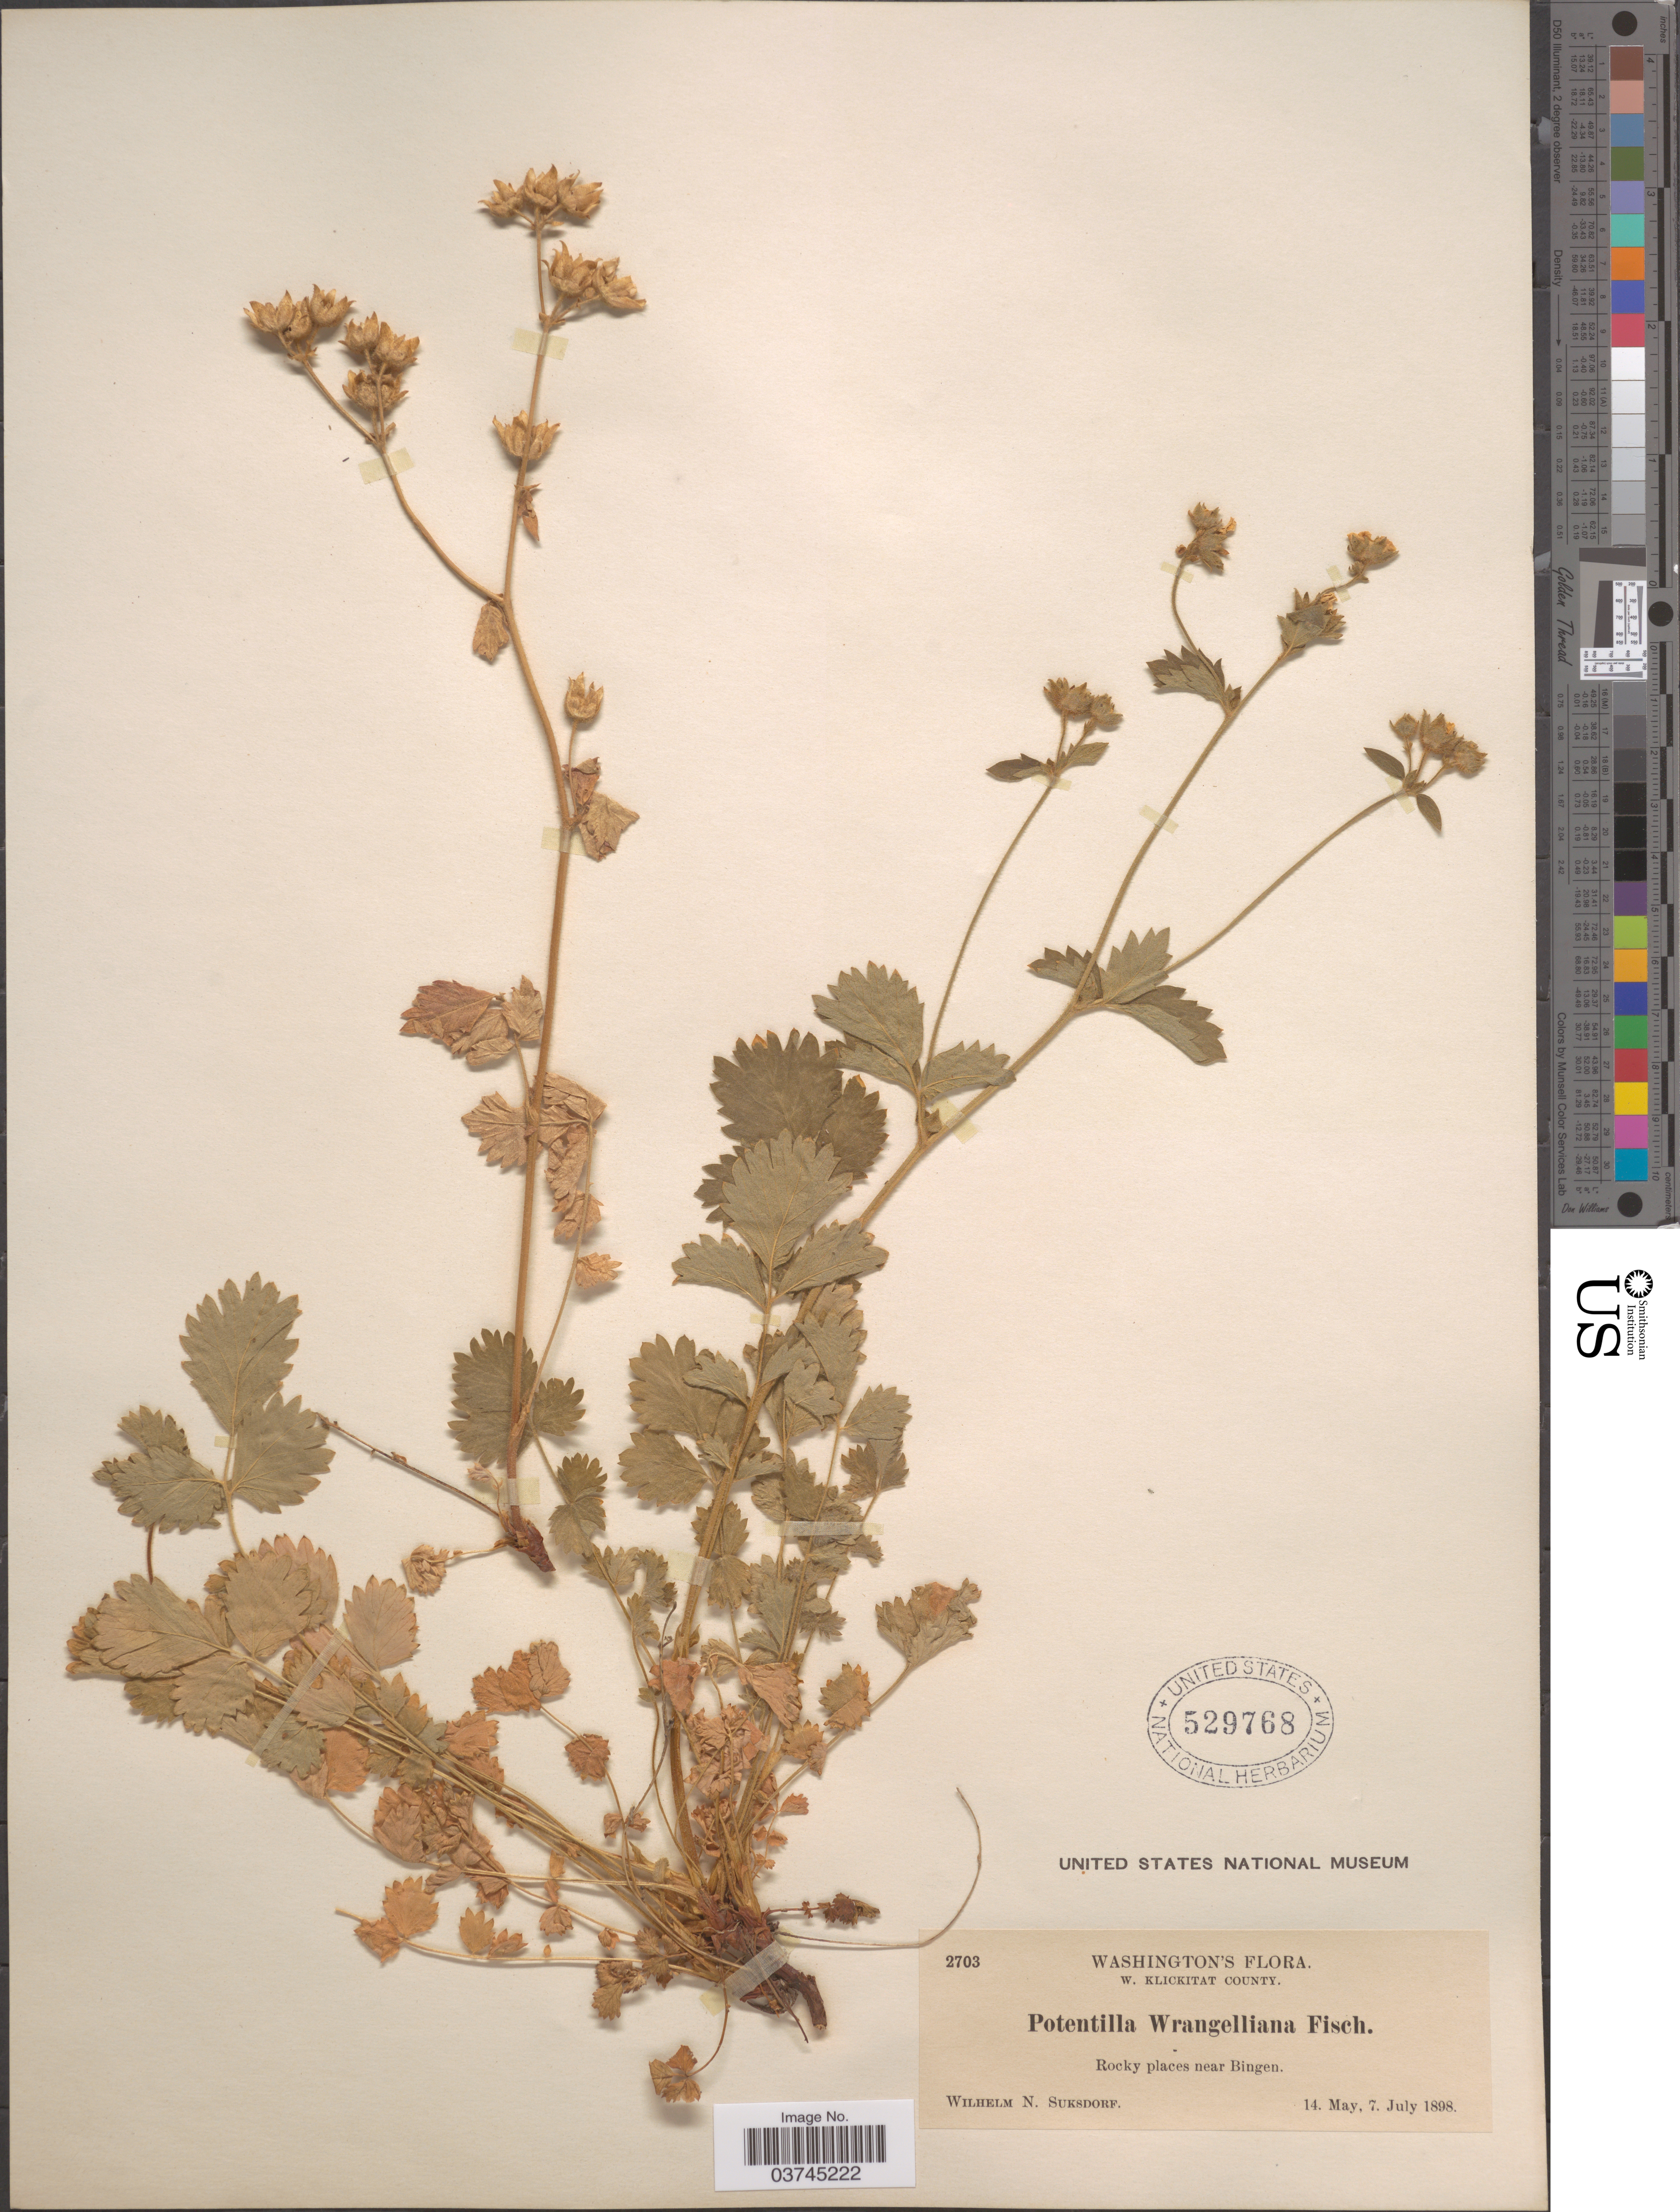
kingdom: Plantae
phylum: Tracheophyta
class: Magnoliopsida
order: Rosales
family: Rosaceae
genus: Drymocallis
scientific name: Drymocallis glandulosa var. wrangelliana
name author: (Greene) Ertter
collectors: W. N. Suksdorf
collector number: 2703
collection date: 1898-05-14/1898-07-07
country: United States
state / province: Washington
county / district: Klickitat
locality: W. Klickitat County. Rocky places near Bingen.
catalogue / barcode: US 529768